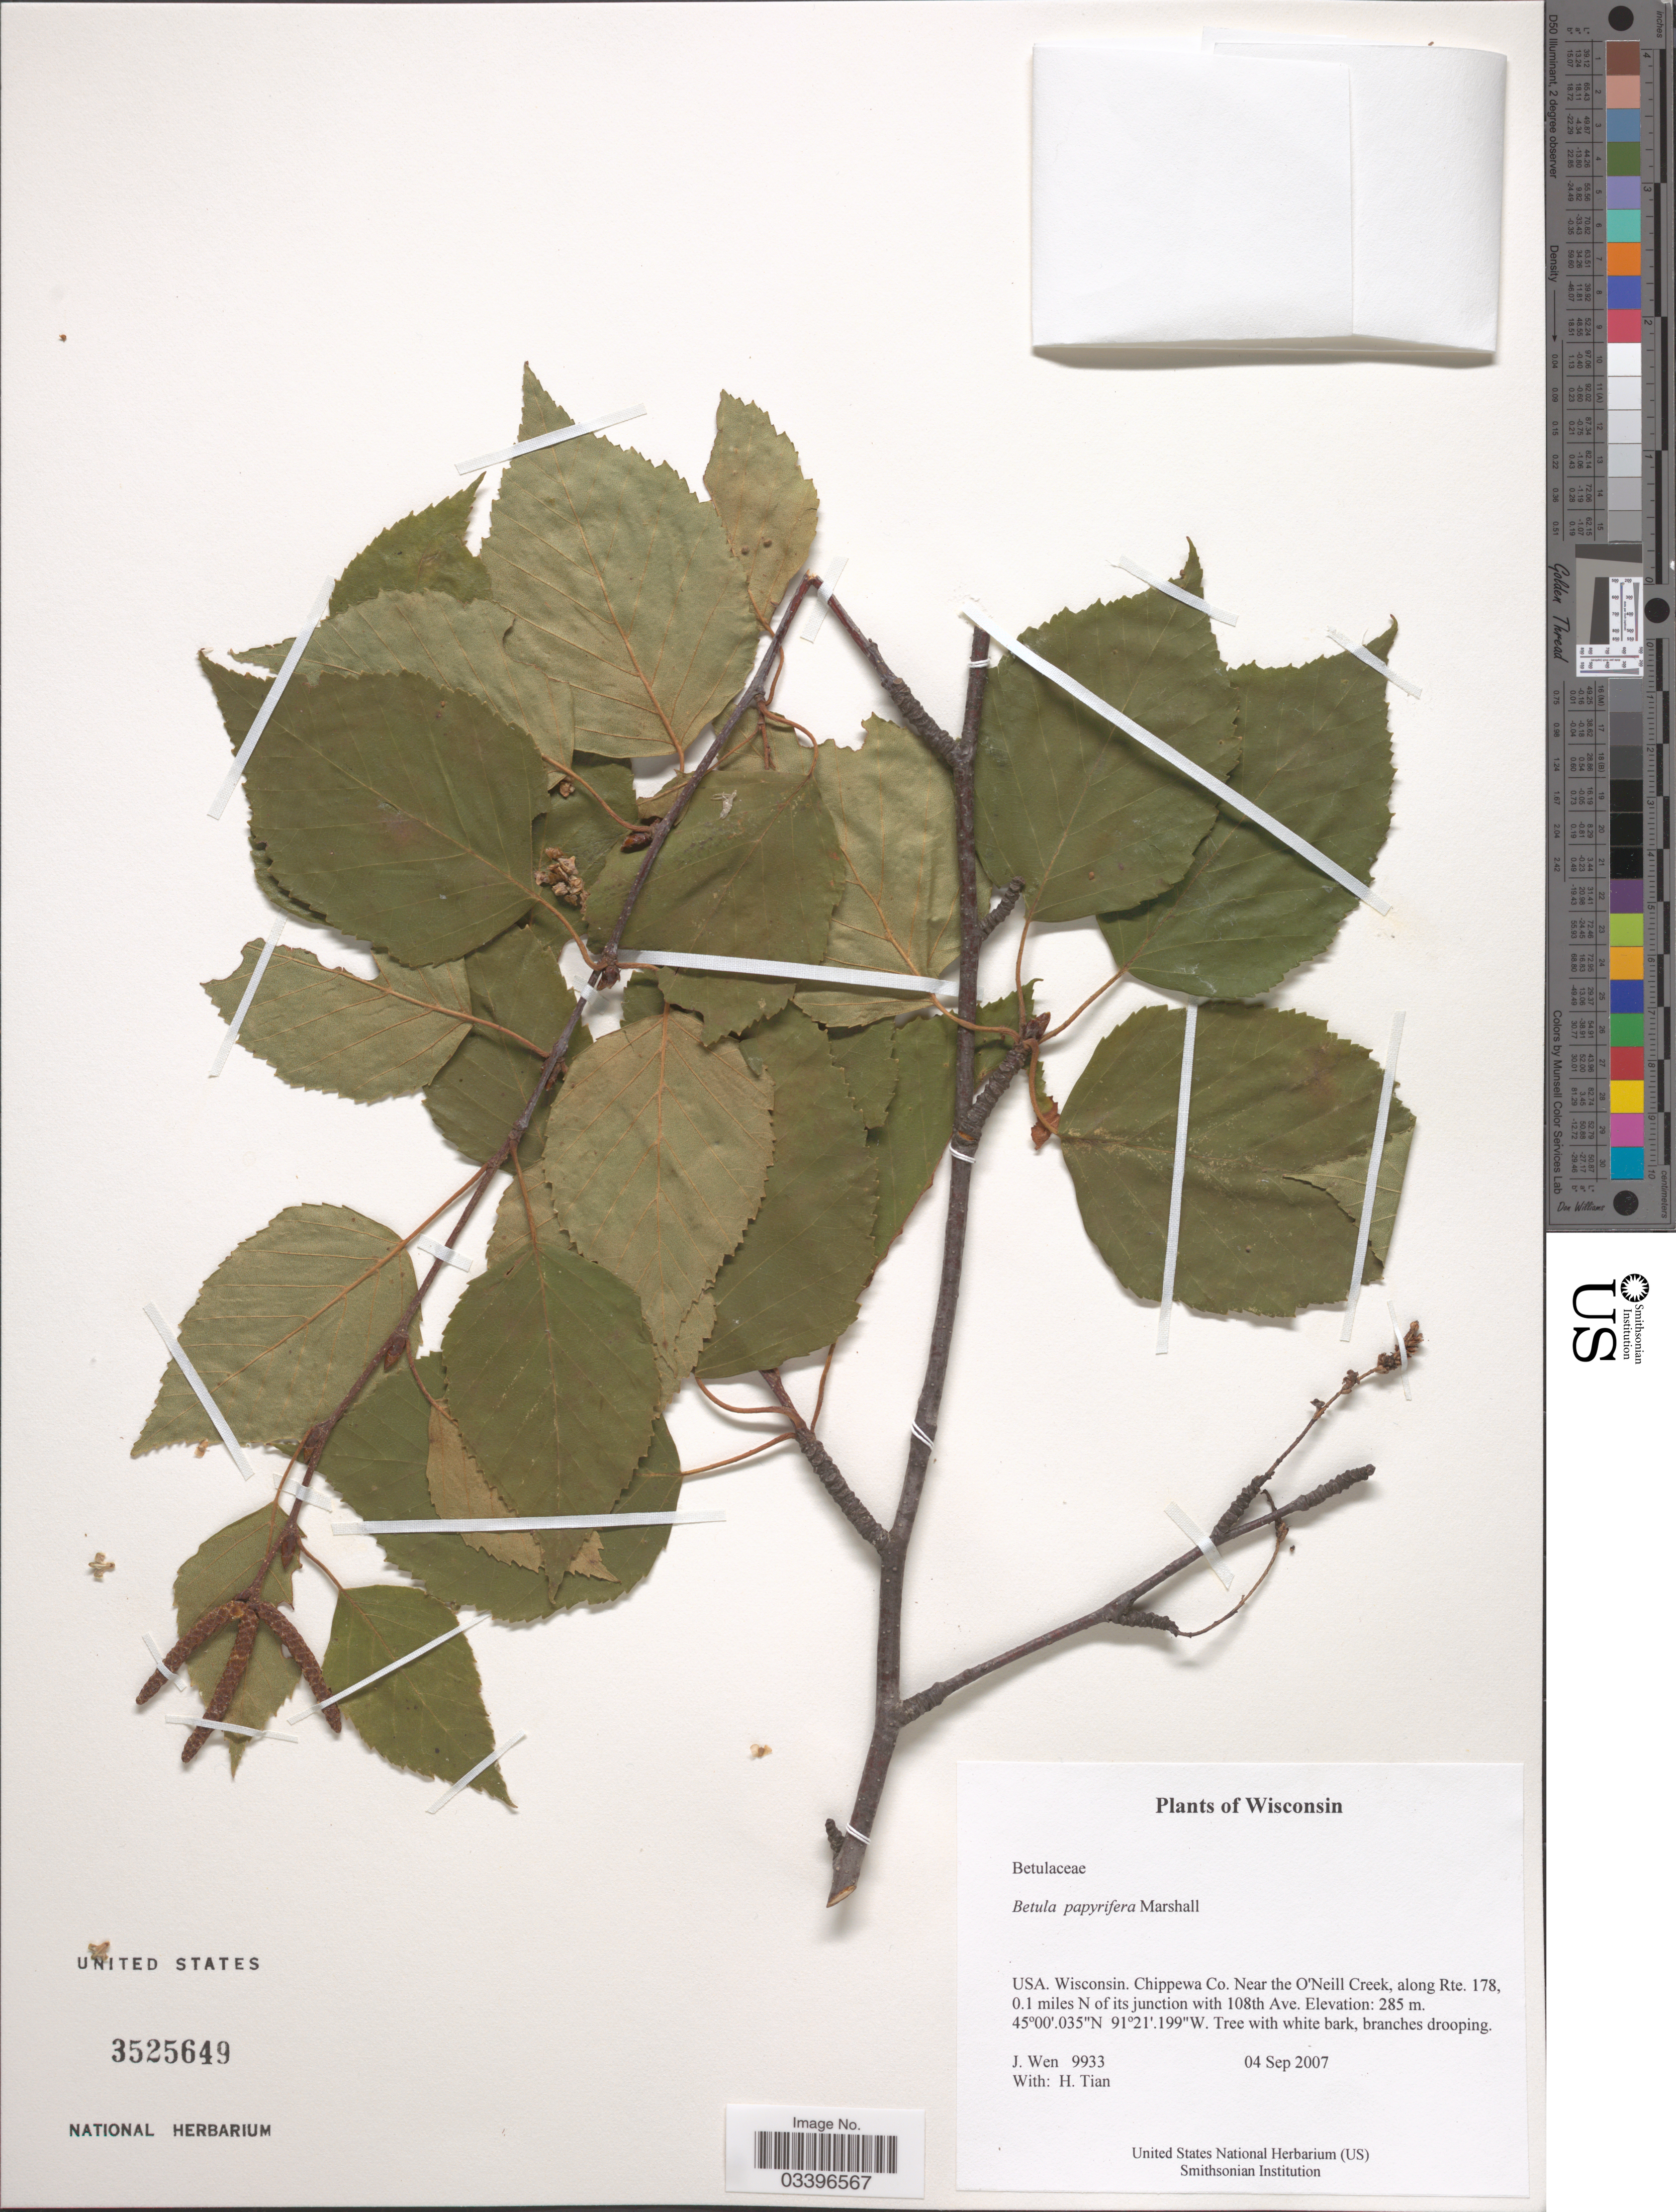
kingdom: Plantae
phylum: Tracheophyta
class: Magnoliopsida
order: Fagales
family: Betulaceae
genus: Betula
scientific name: Betula papyrifera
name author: Marshall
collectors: J. Wen & H. Tian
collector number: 9933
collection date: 2007-09-04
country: United States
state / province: Wisconsin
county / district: Chippewa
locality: Near the O'Neill Creek, along Rte. 178, 0.1 miles N of its junction with 108th Ave.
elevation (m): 285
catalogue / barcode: US 3525649